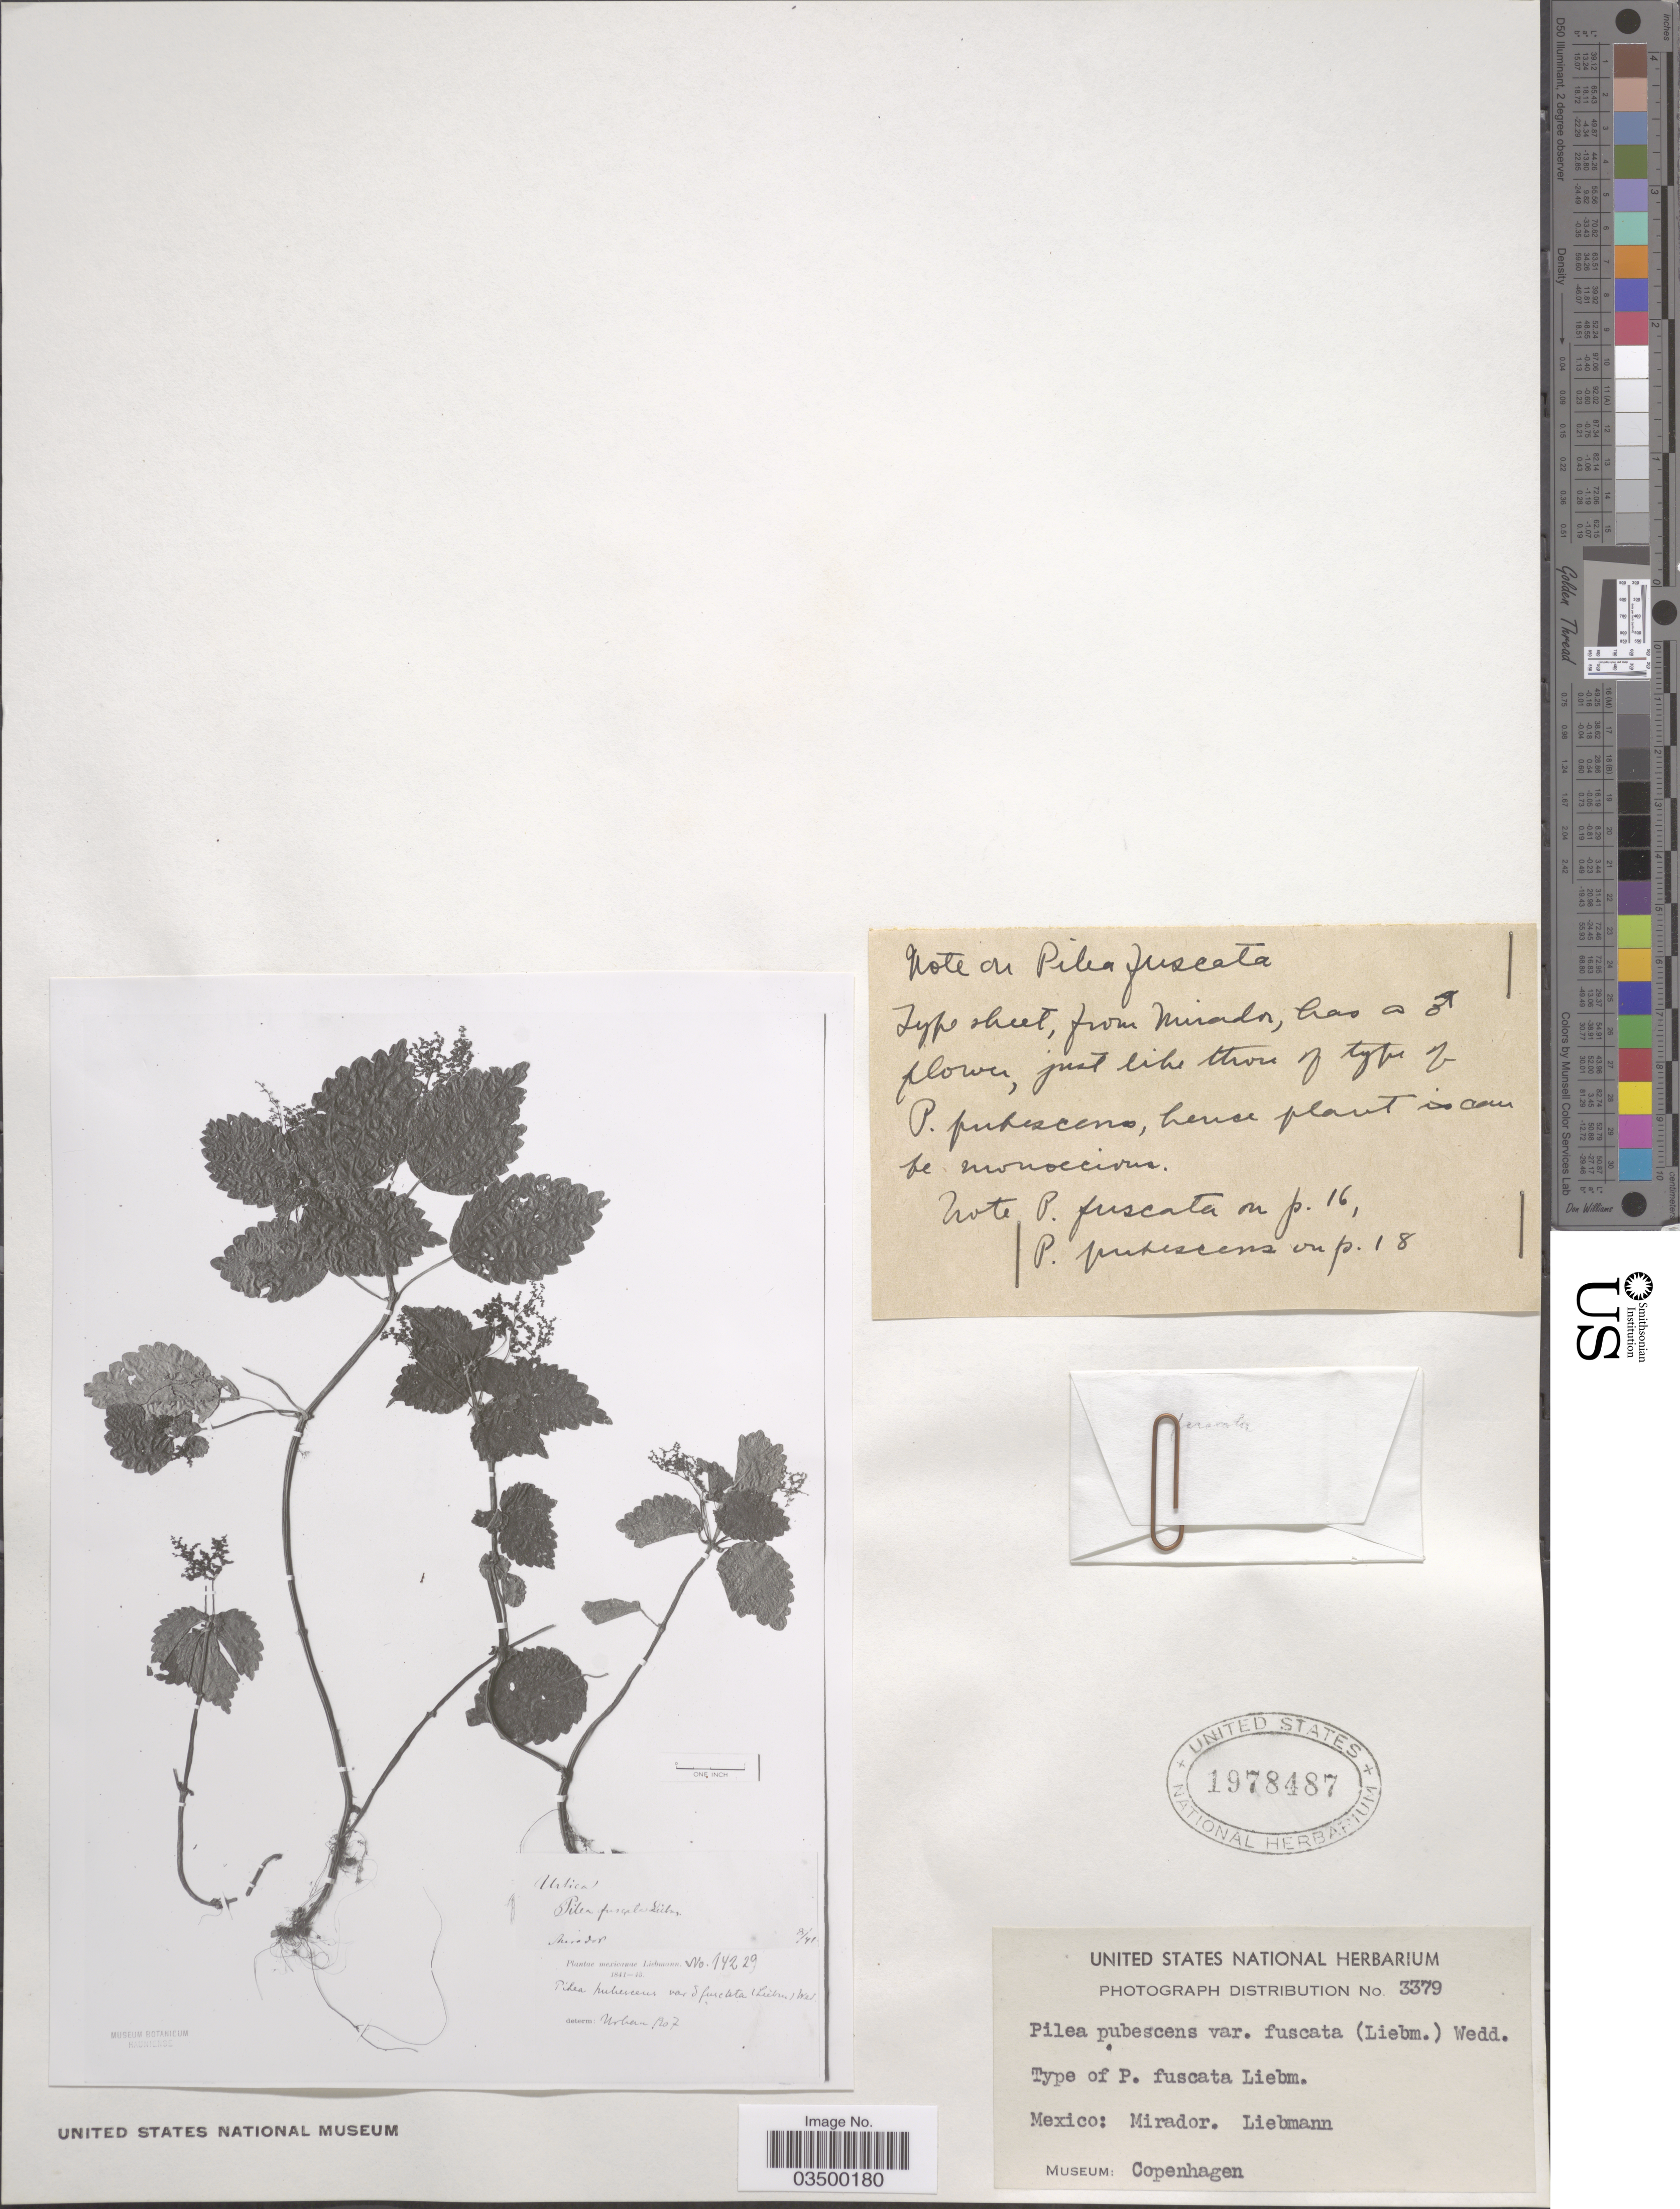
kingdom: Plantae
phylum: Tracheophyta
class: Magnoliopsida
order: Rosales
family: Urticaceae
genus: Pilea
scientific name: Pilea pubescens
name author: Liebm.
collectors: Liebmann, --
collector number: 3379?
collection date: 1841-08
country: Mexico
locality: Mirador.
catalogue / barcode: US 1978487